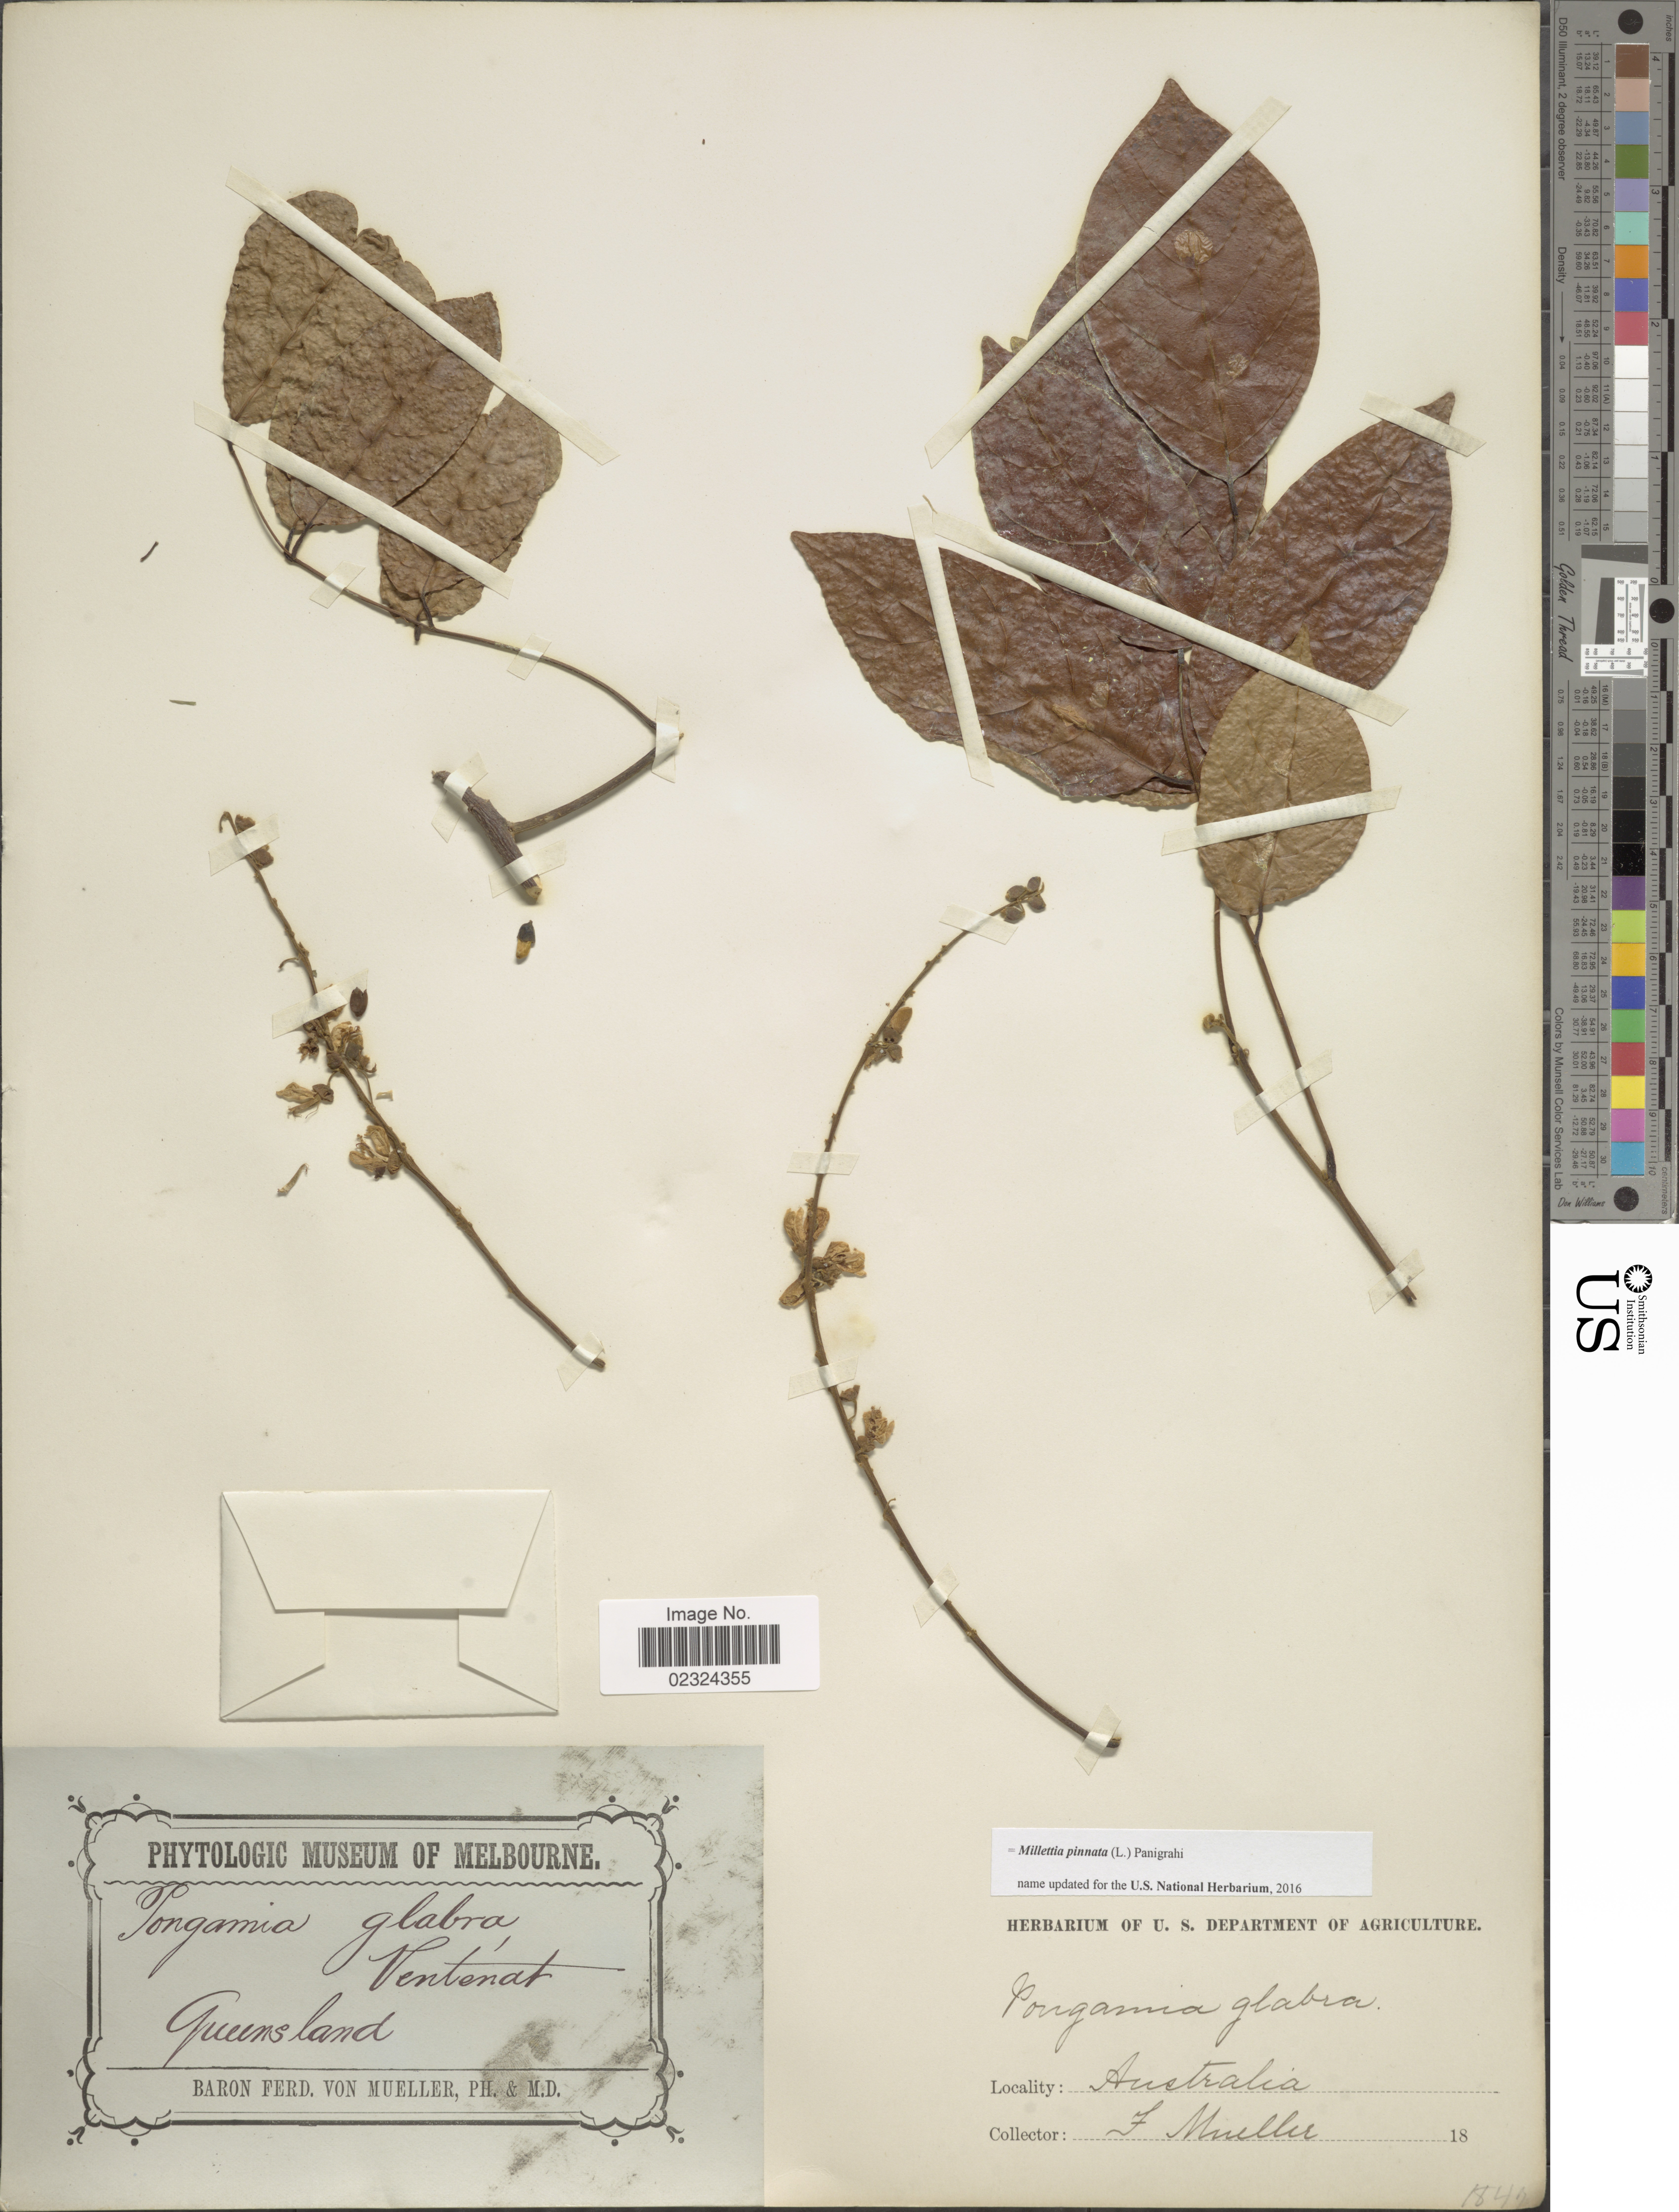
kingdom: Plantae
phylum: Tracheophyta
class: Magnoliopsida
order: Fabales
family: Fabaceae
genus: Millettia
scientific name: Millettia sp.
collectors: F. Mueller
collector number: s.n,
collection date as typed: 18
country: Australia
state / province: Queensland